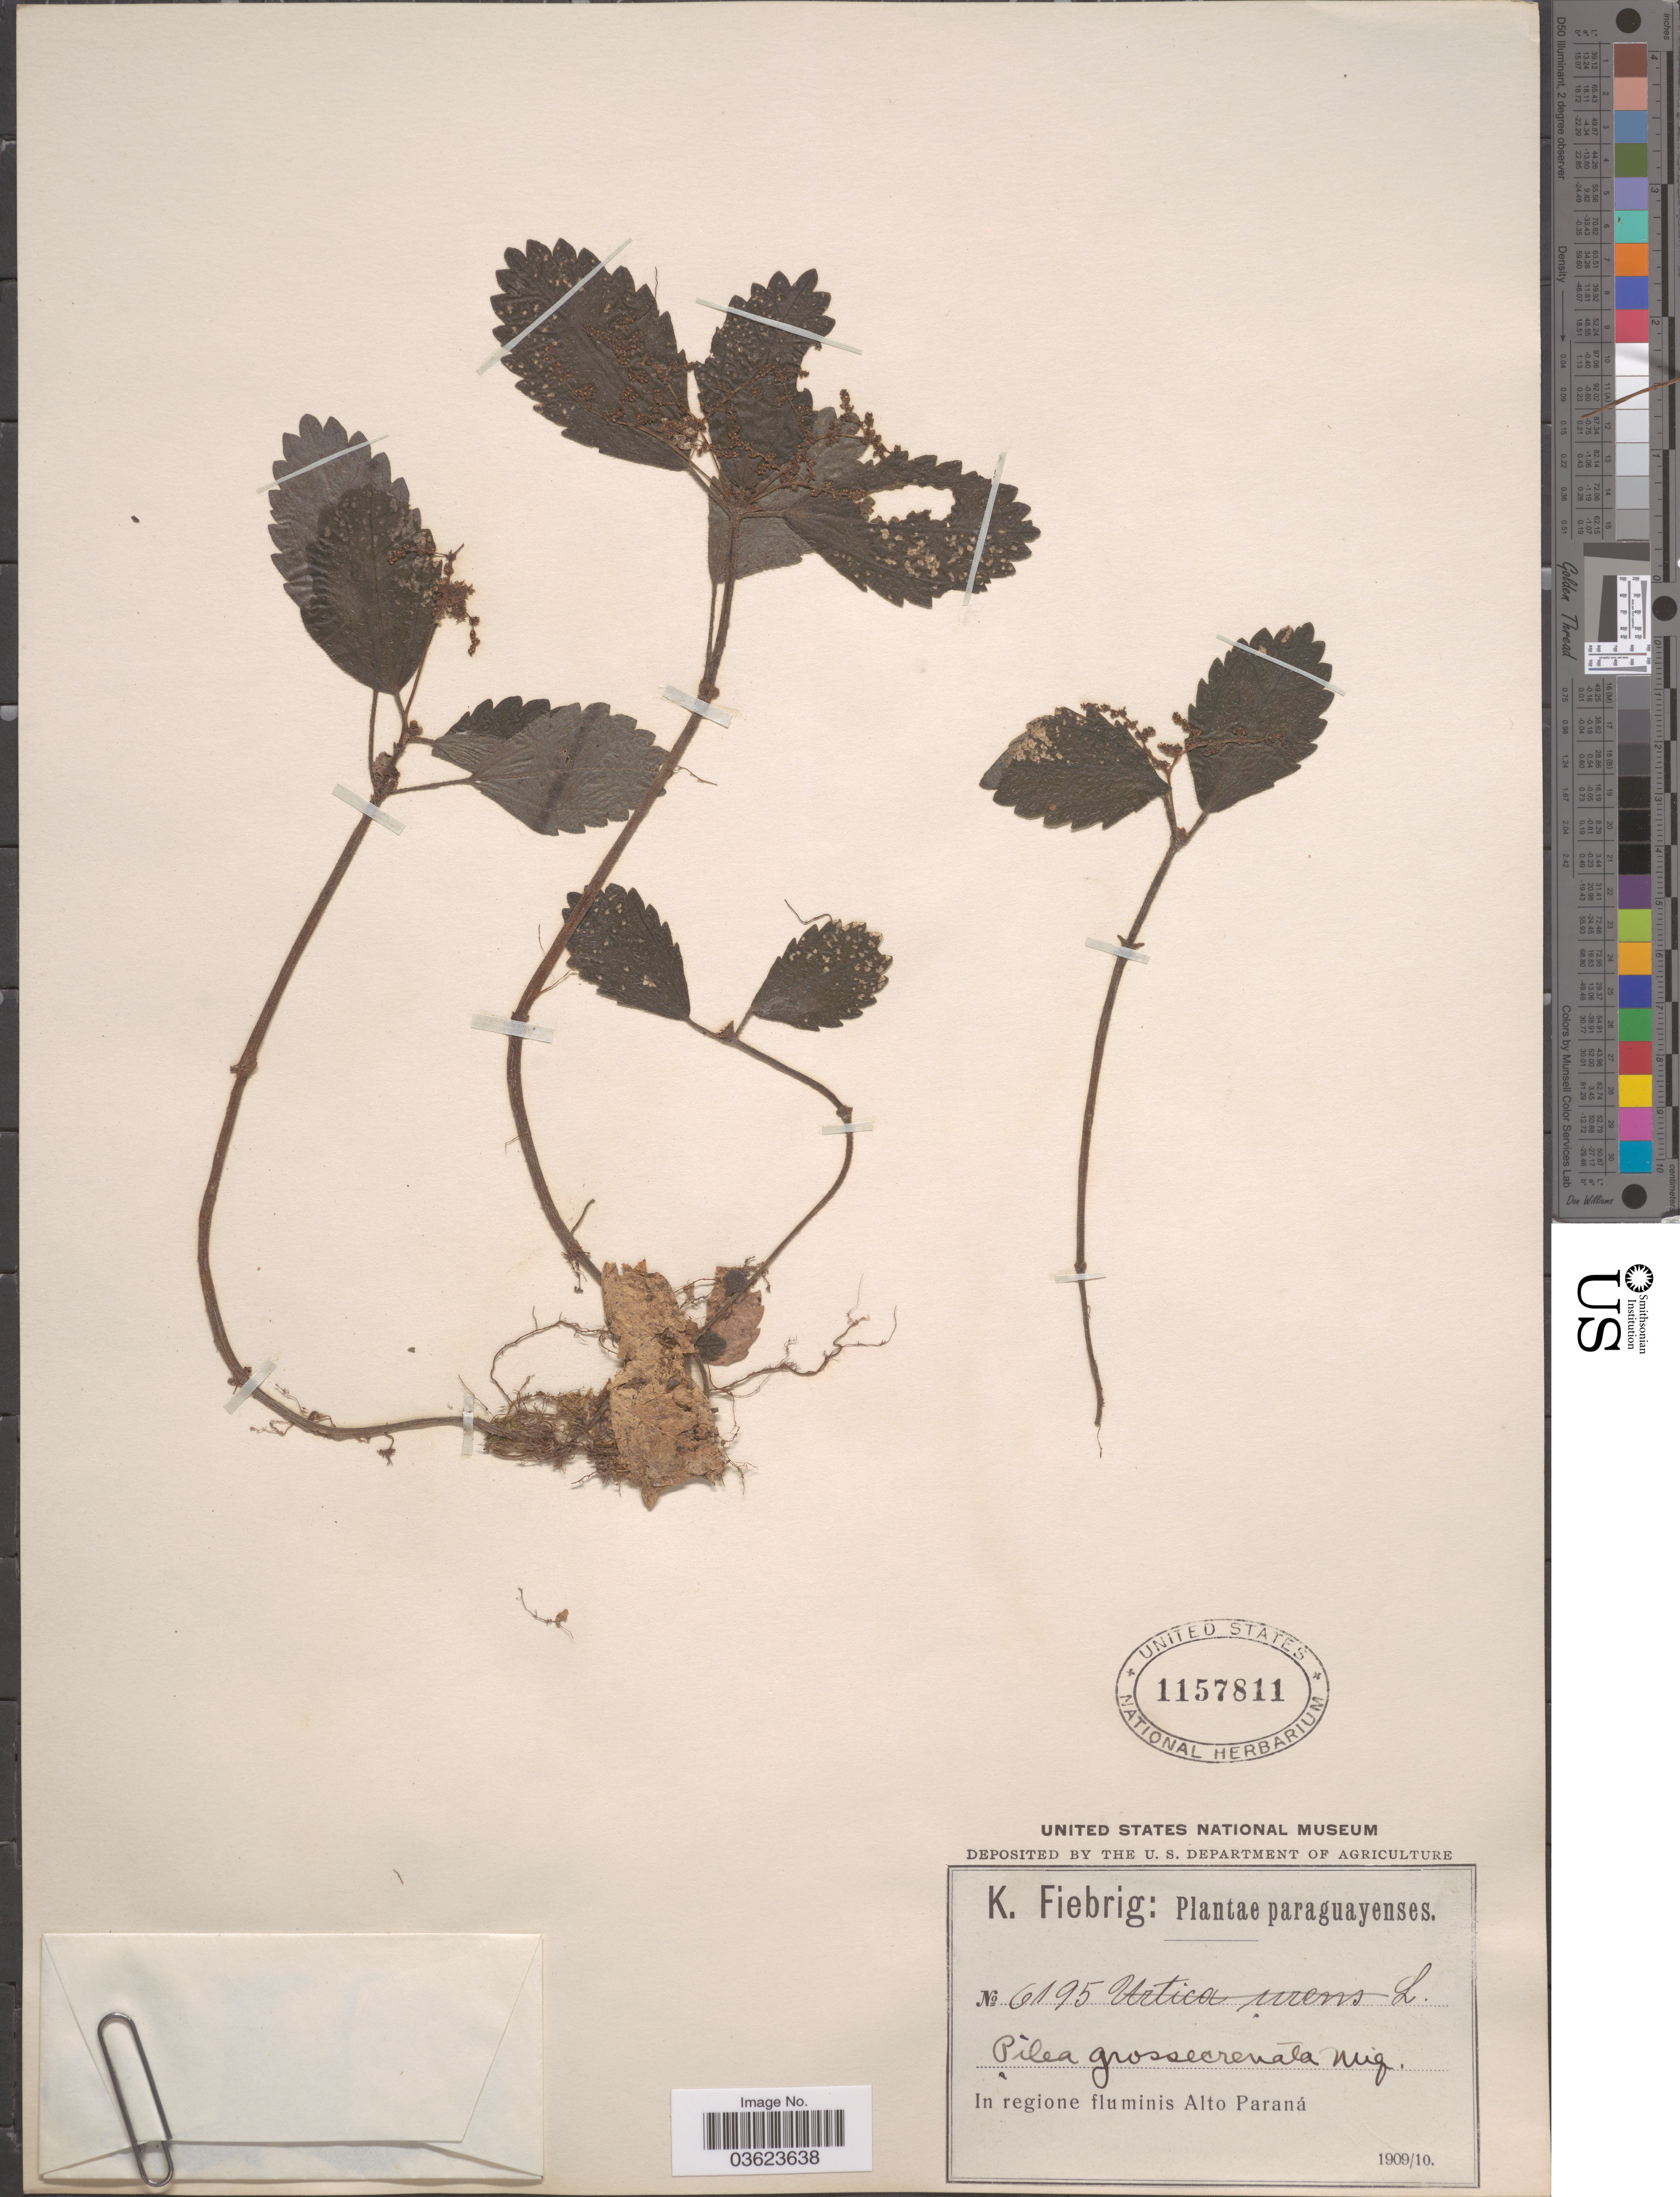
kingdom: Plantae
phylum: Tracheophyta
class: Magnoliopsida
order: Rosales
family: Urticaceae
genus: Pilea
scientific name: Pilea pubescens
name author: Liebm.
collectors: K. Fiebrig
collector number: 6195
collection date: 1909/1910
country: Paraguay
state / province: Alto Parana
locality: In regione fluminis Alto Paraná.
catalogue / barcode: US 1157811